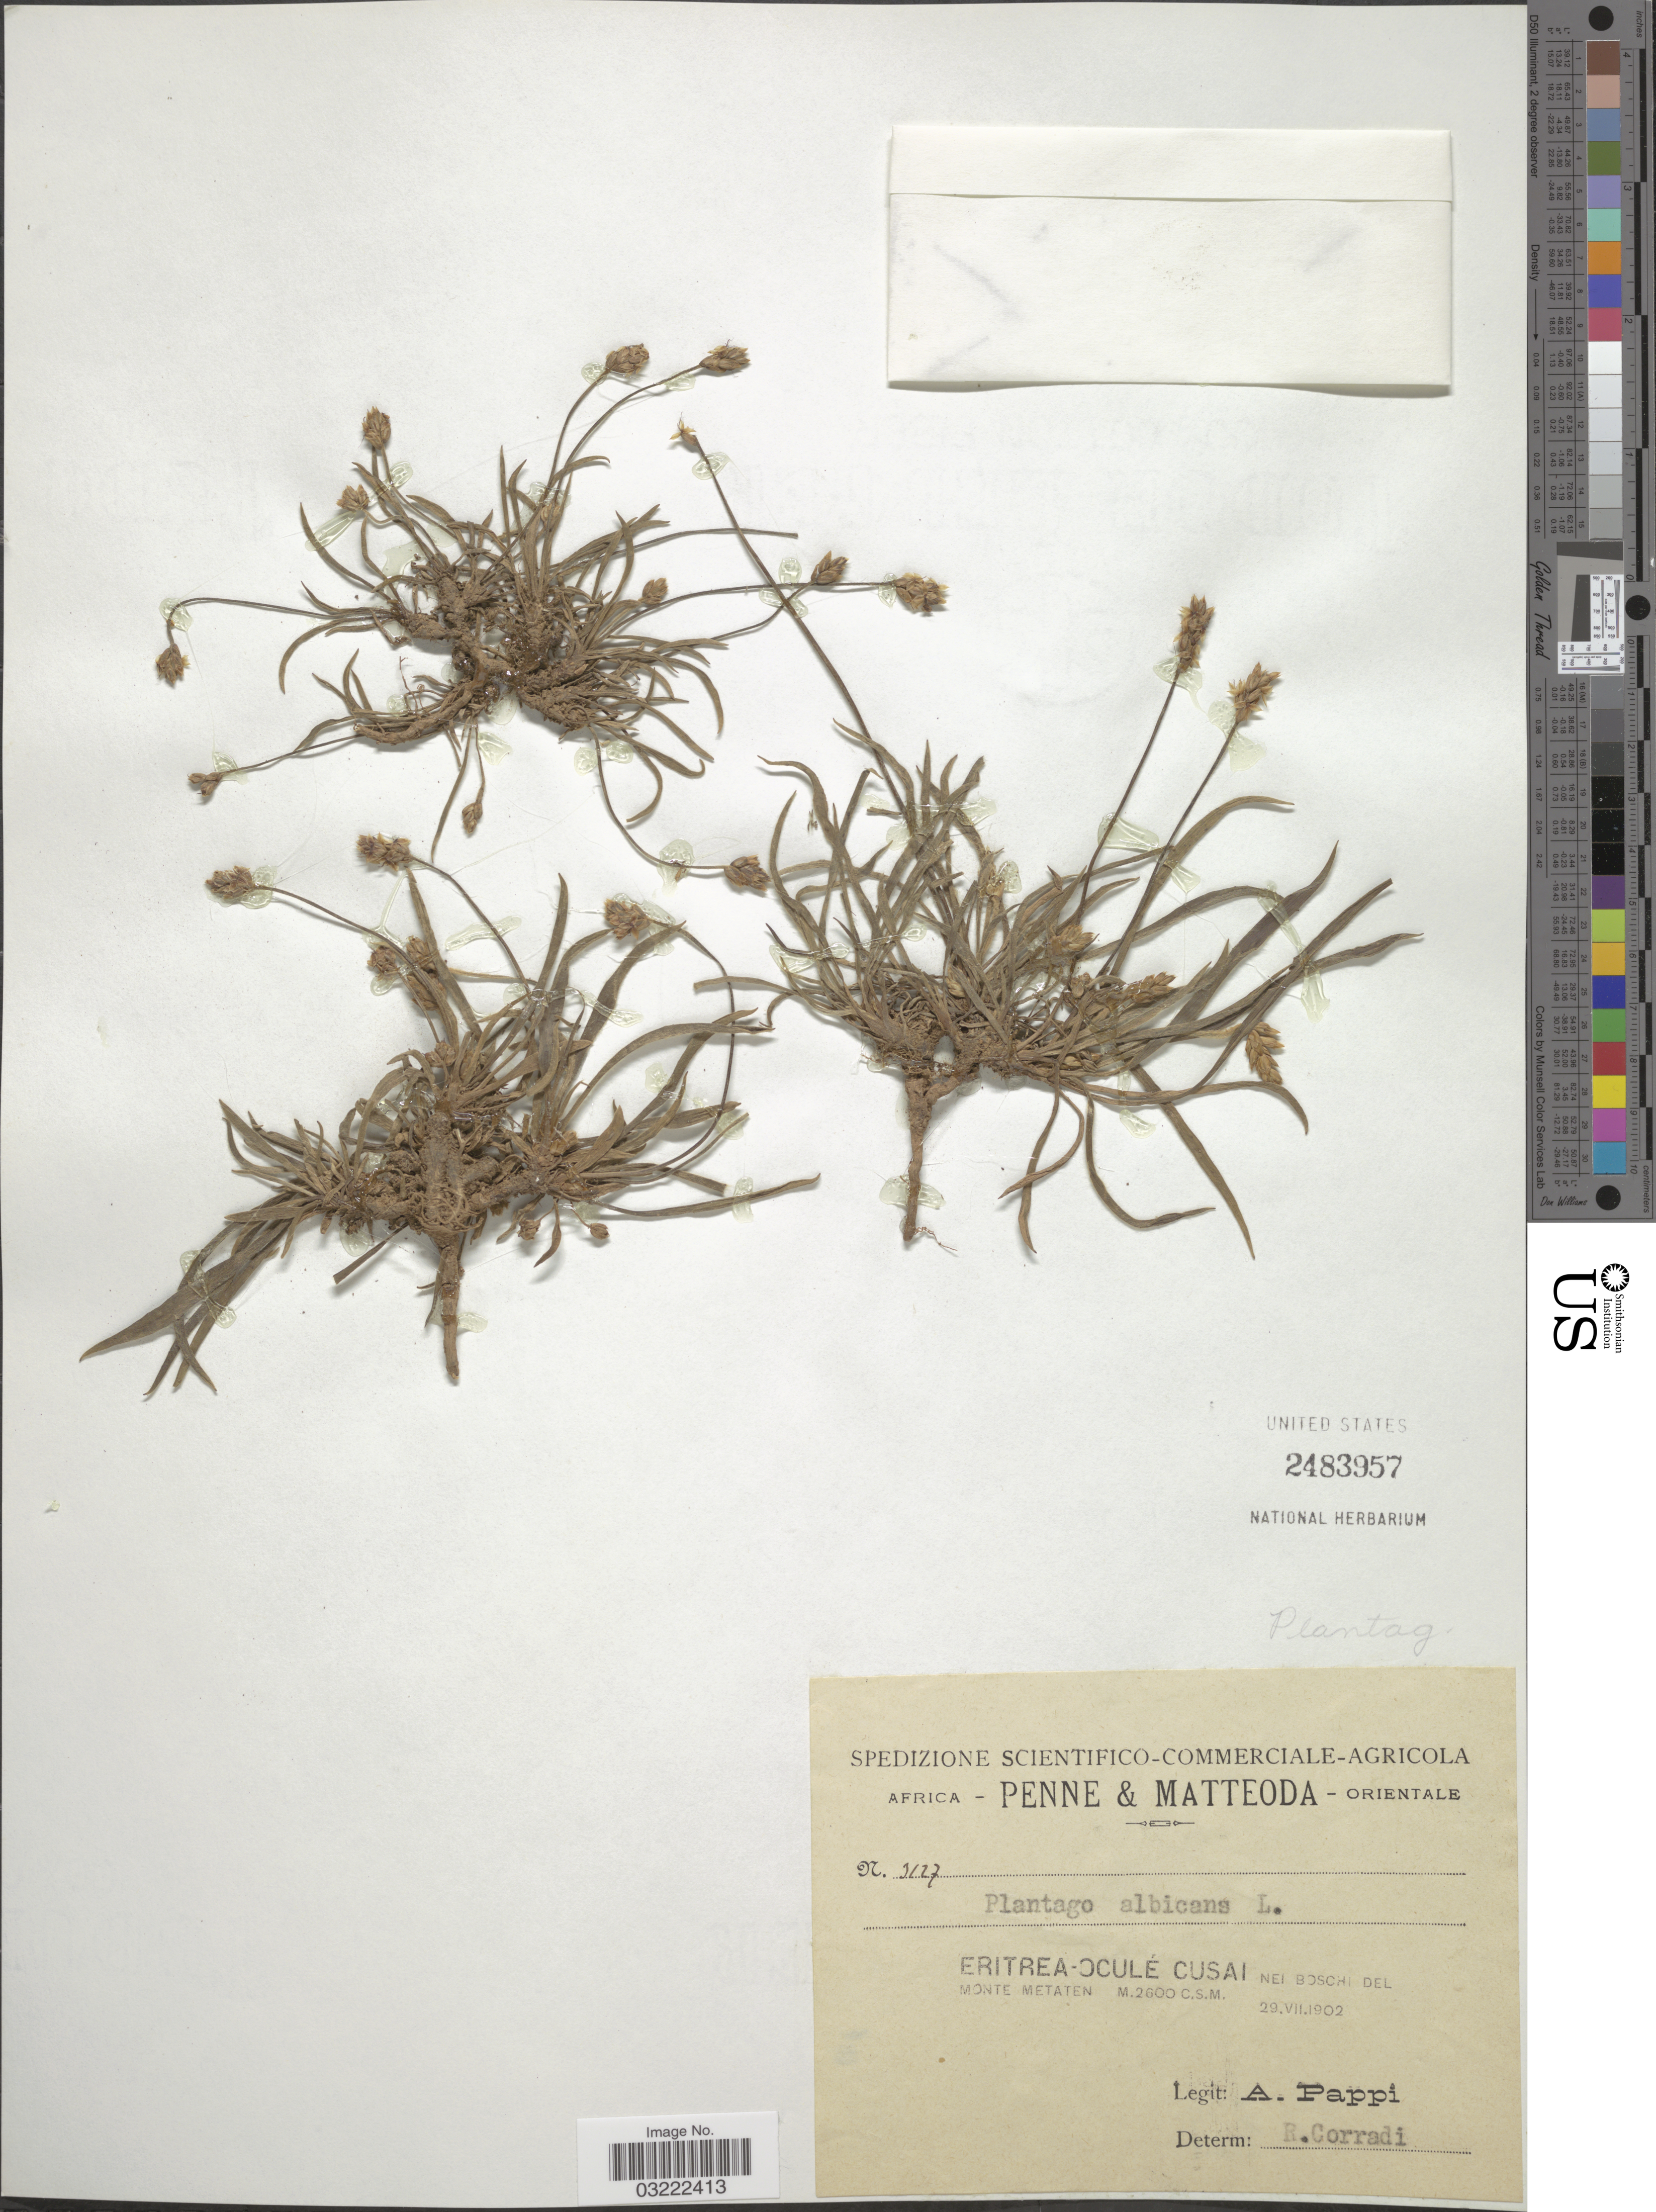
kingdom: Plantae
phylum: Tracheophyta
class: Magnoliopsida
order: Lamiales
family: Plantaginaceae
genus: Plantago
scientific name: Plantago albicans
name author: L.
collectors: A. Pappi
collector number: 3127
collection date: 1902-07-29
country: Eritrea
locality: Penne & Matteoda - Orientale, Eritrea-Oculé Cusai nei Boschi Del Monte Metaten.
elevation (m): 2600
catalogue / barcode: US 2483957